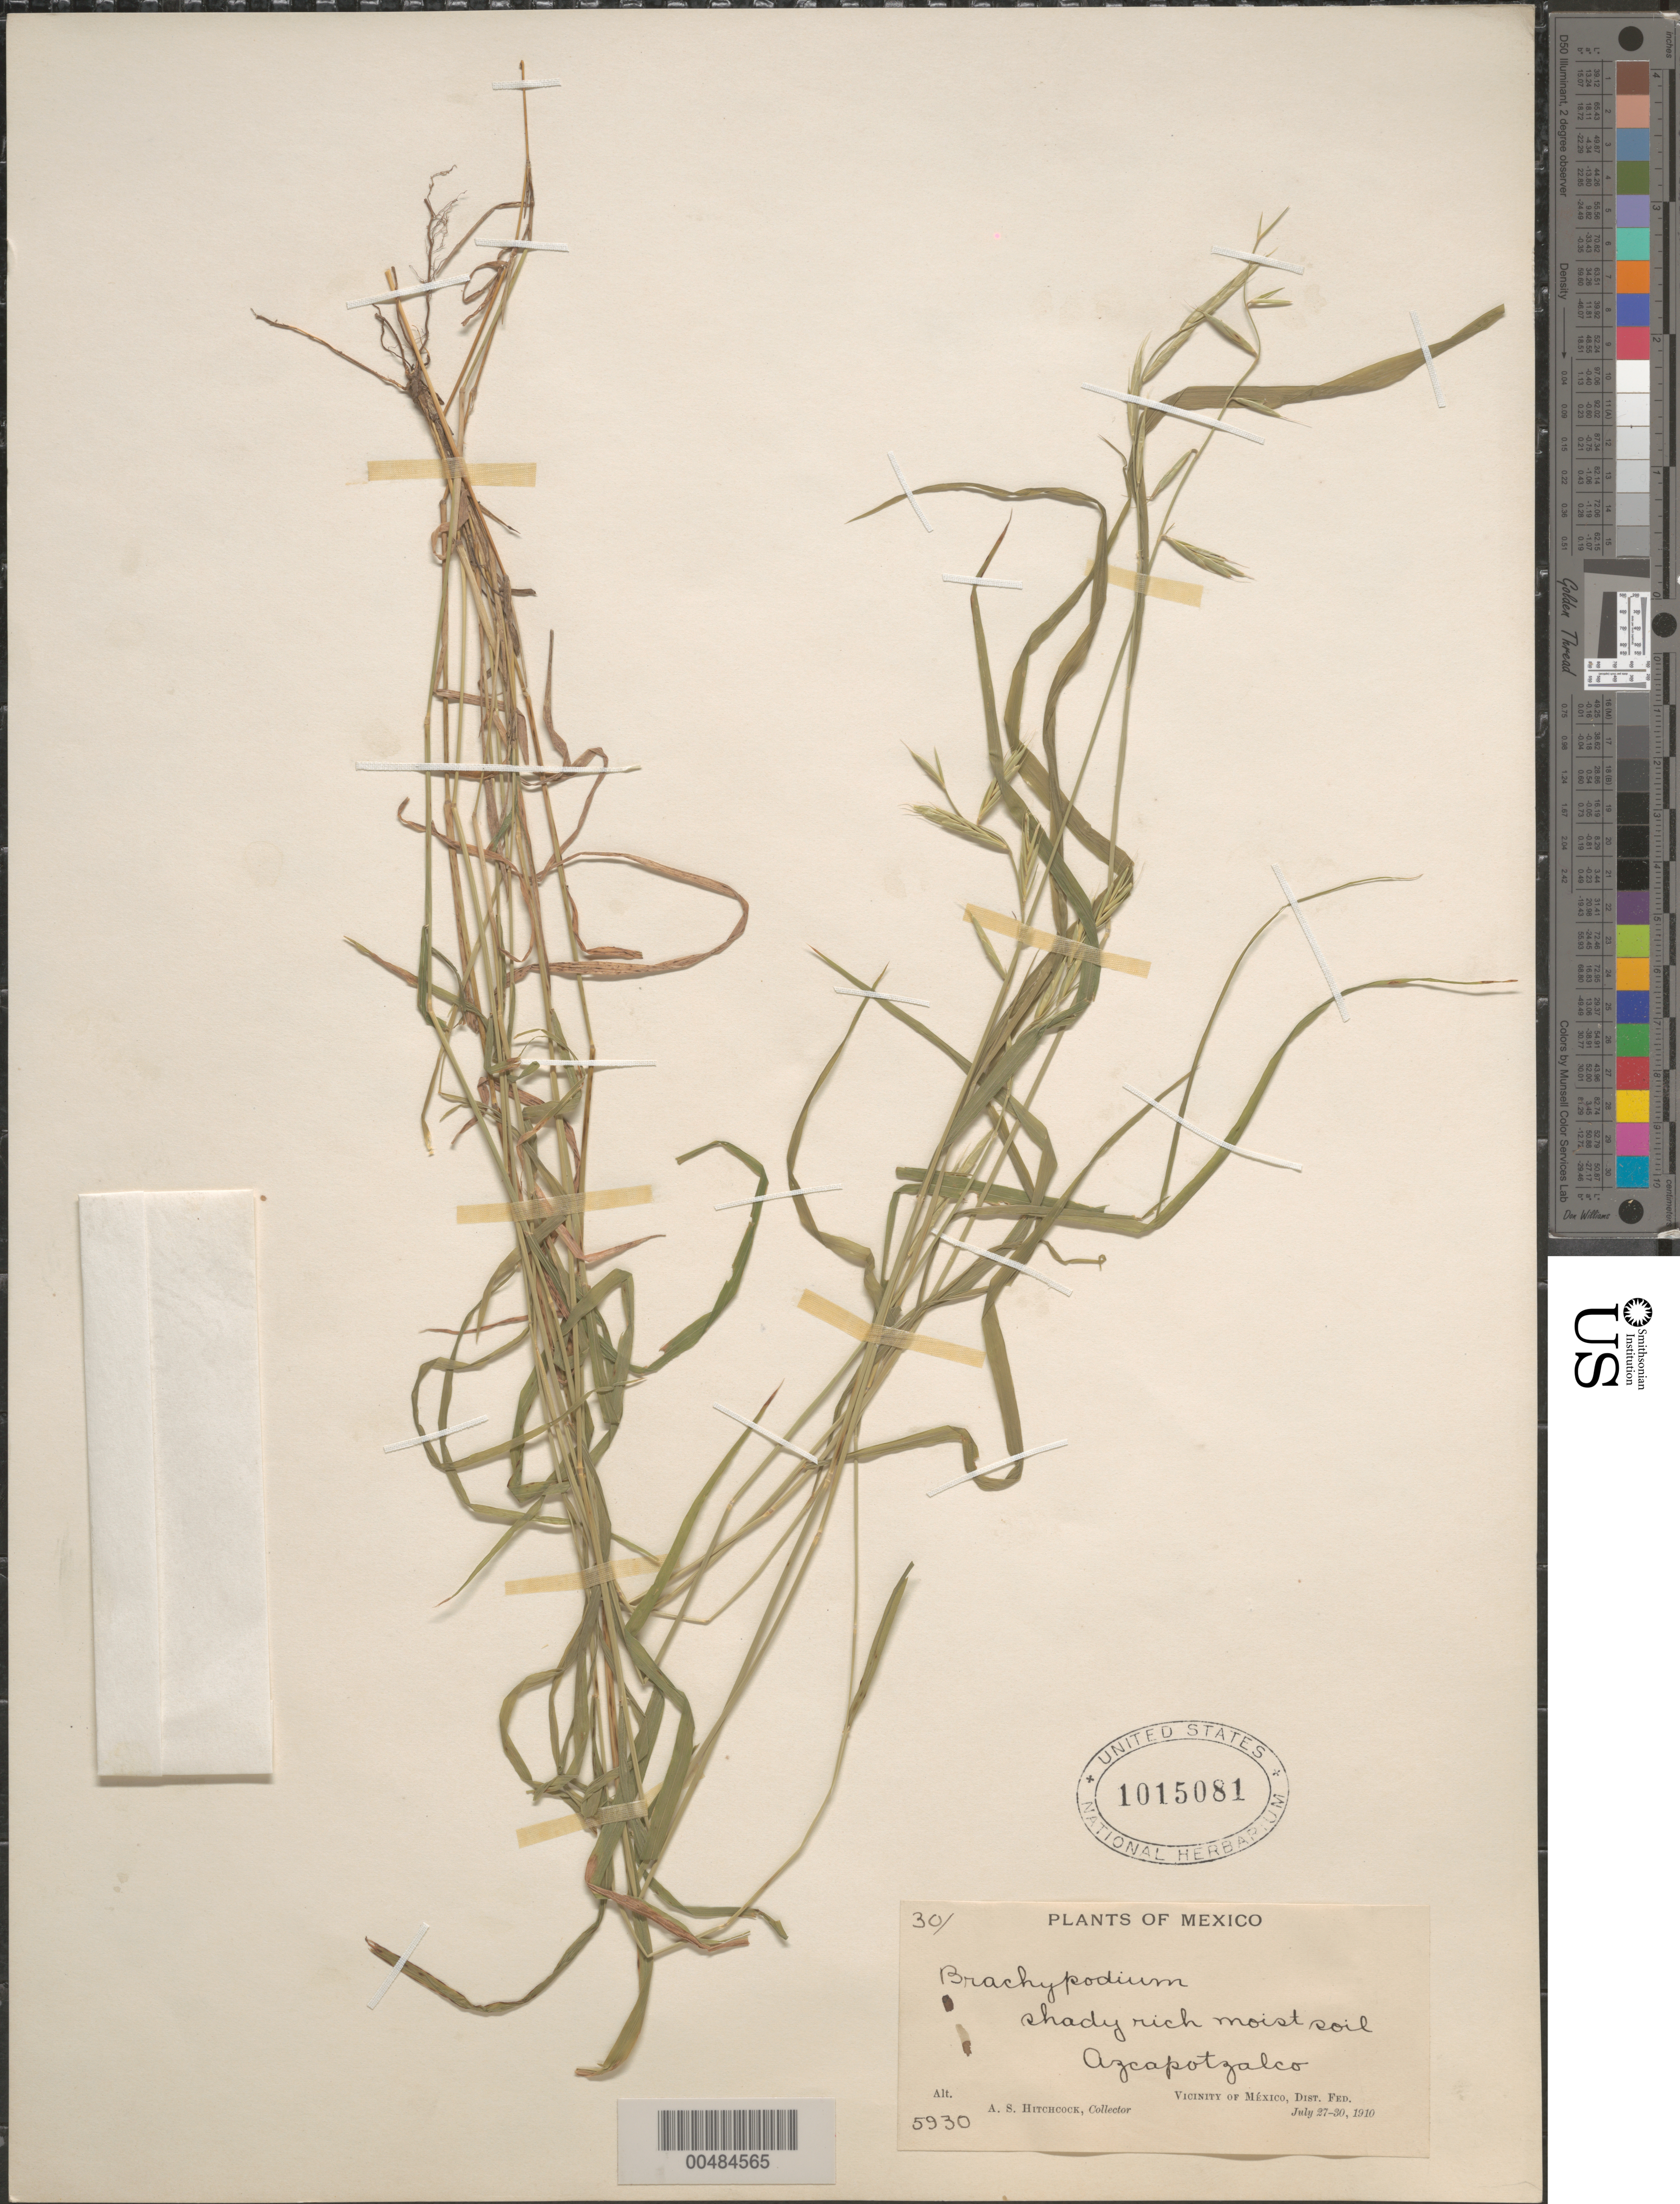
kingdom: Plantae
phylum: Tracheophyta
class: Liliopsida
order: Poales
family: Poaceae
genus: Brachypodium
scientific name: Brachypodium mexicanum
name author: (Roem. & Schult.) Link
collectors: A. S. Hitchcock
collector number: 5930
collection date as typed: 27 Jul 1910 to 30 Jul 1910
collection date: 1910-07-27/1910-07-30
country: Mexico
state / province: Distrito Federal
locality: Vicinity of M‚xico, Azcapotzalco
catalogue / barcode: US 1015081